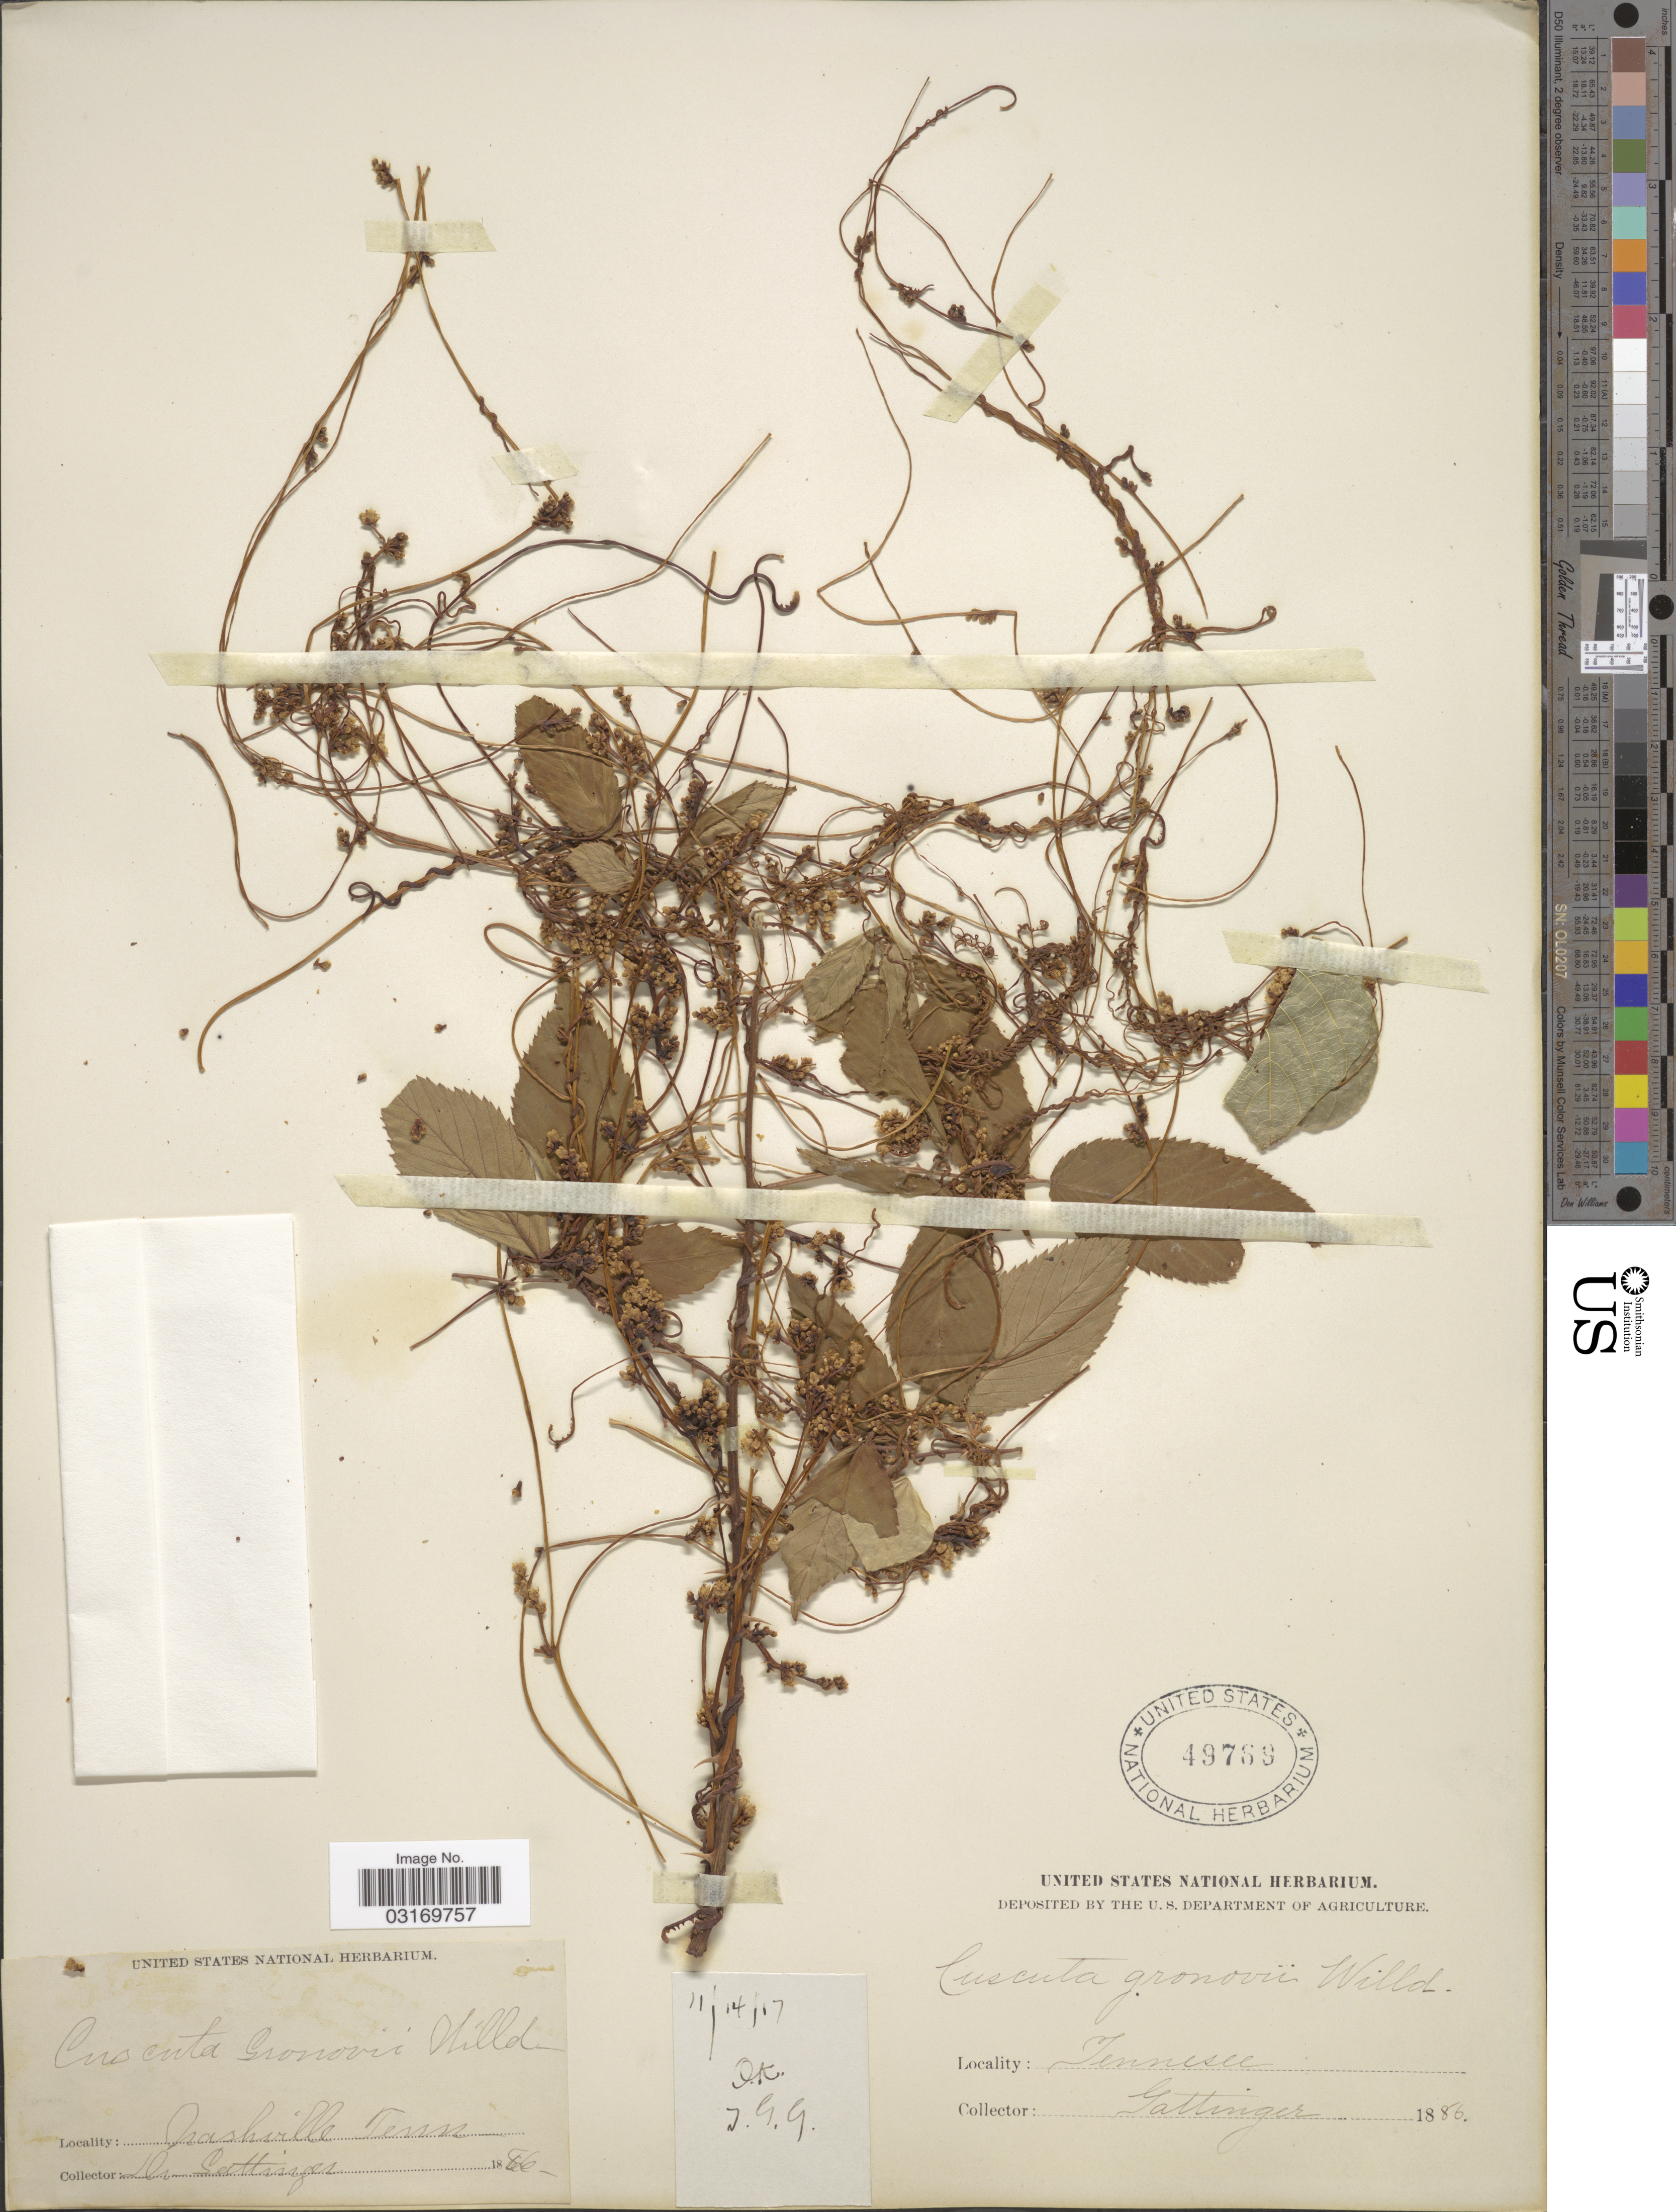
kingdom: Plantae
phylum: Tracheophyta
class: Magnoliopsida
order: Solanales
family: Convolvulaceae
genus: Cuscuta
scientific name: Cuscuta gronovii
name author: Willd. ex Schult.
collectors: Gattinger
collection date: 1886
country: United States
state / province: Tennessee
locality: Nashville.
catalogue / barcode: US 49769